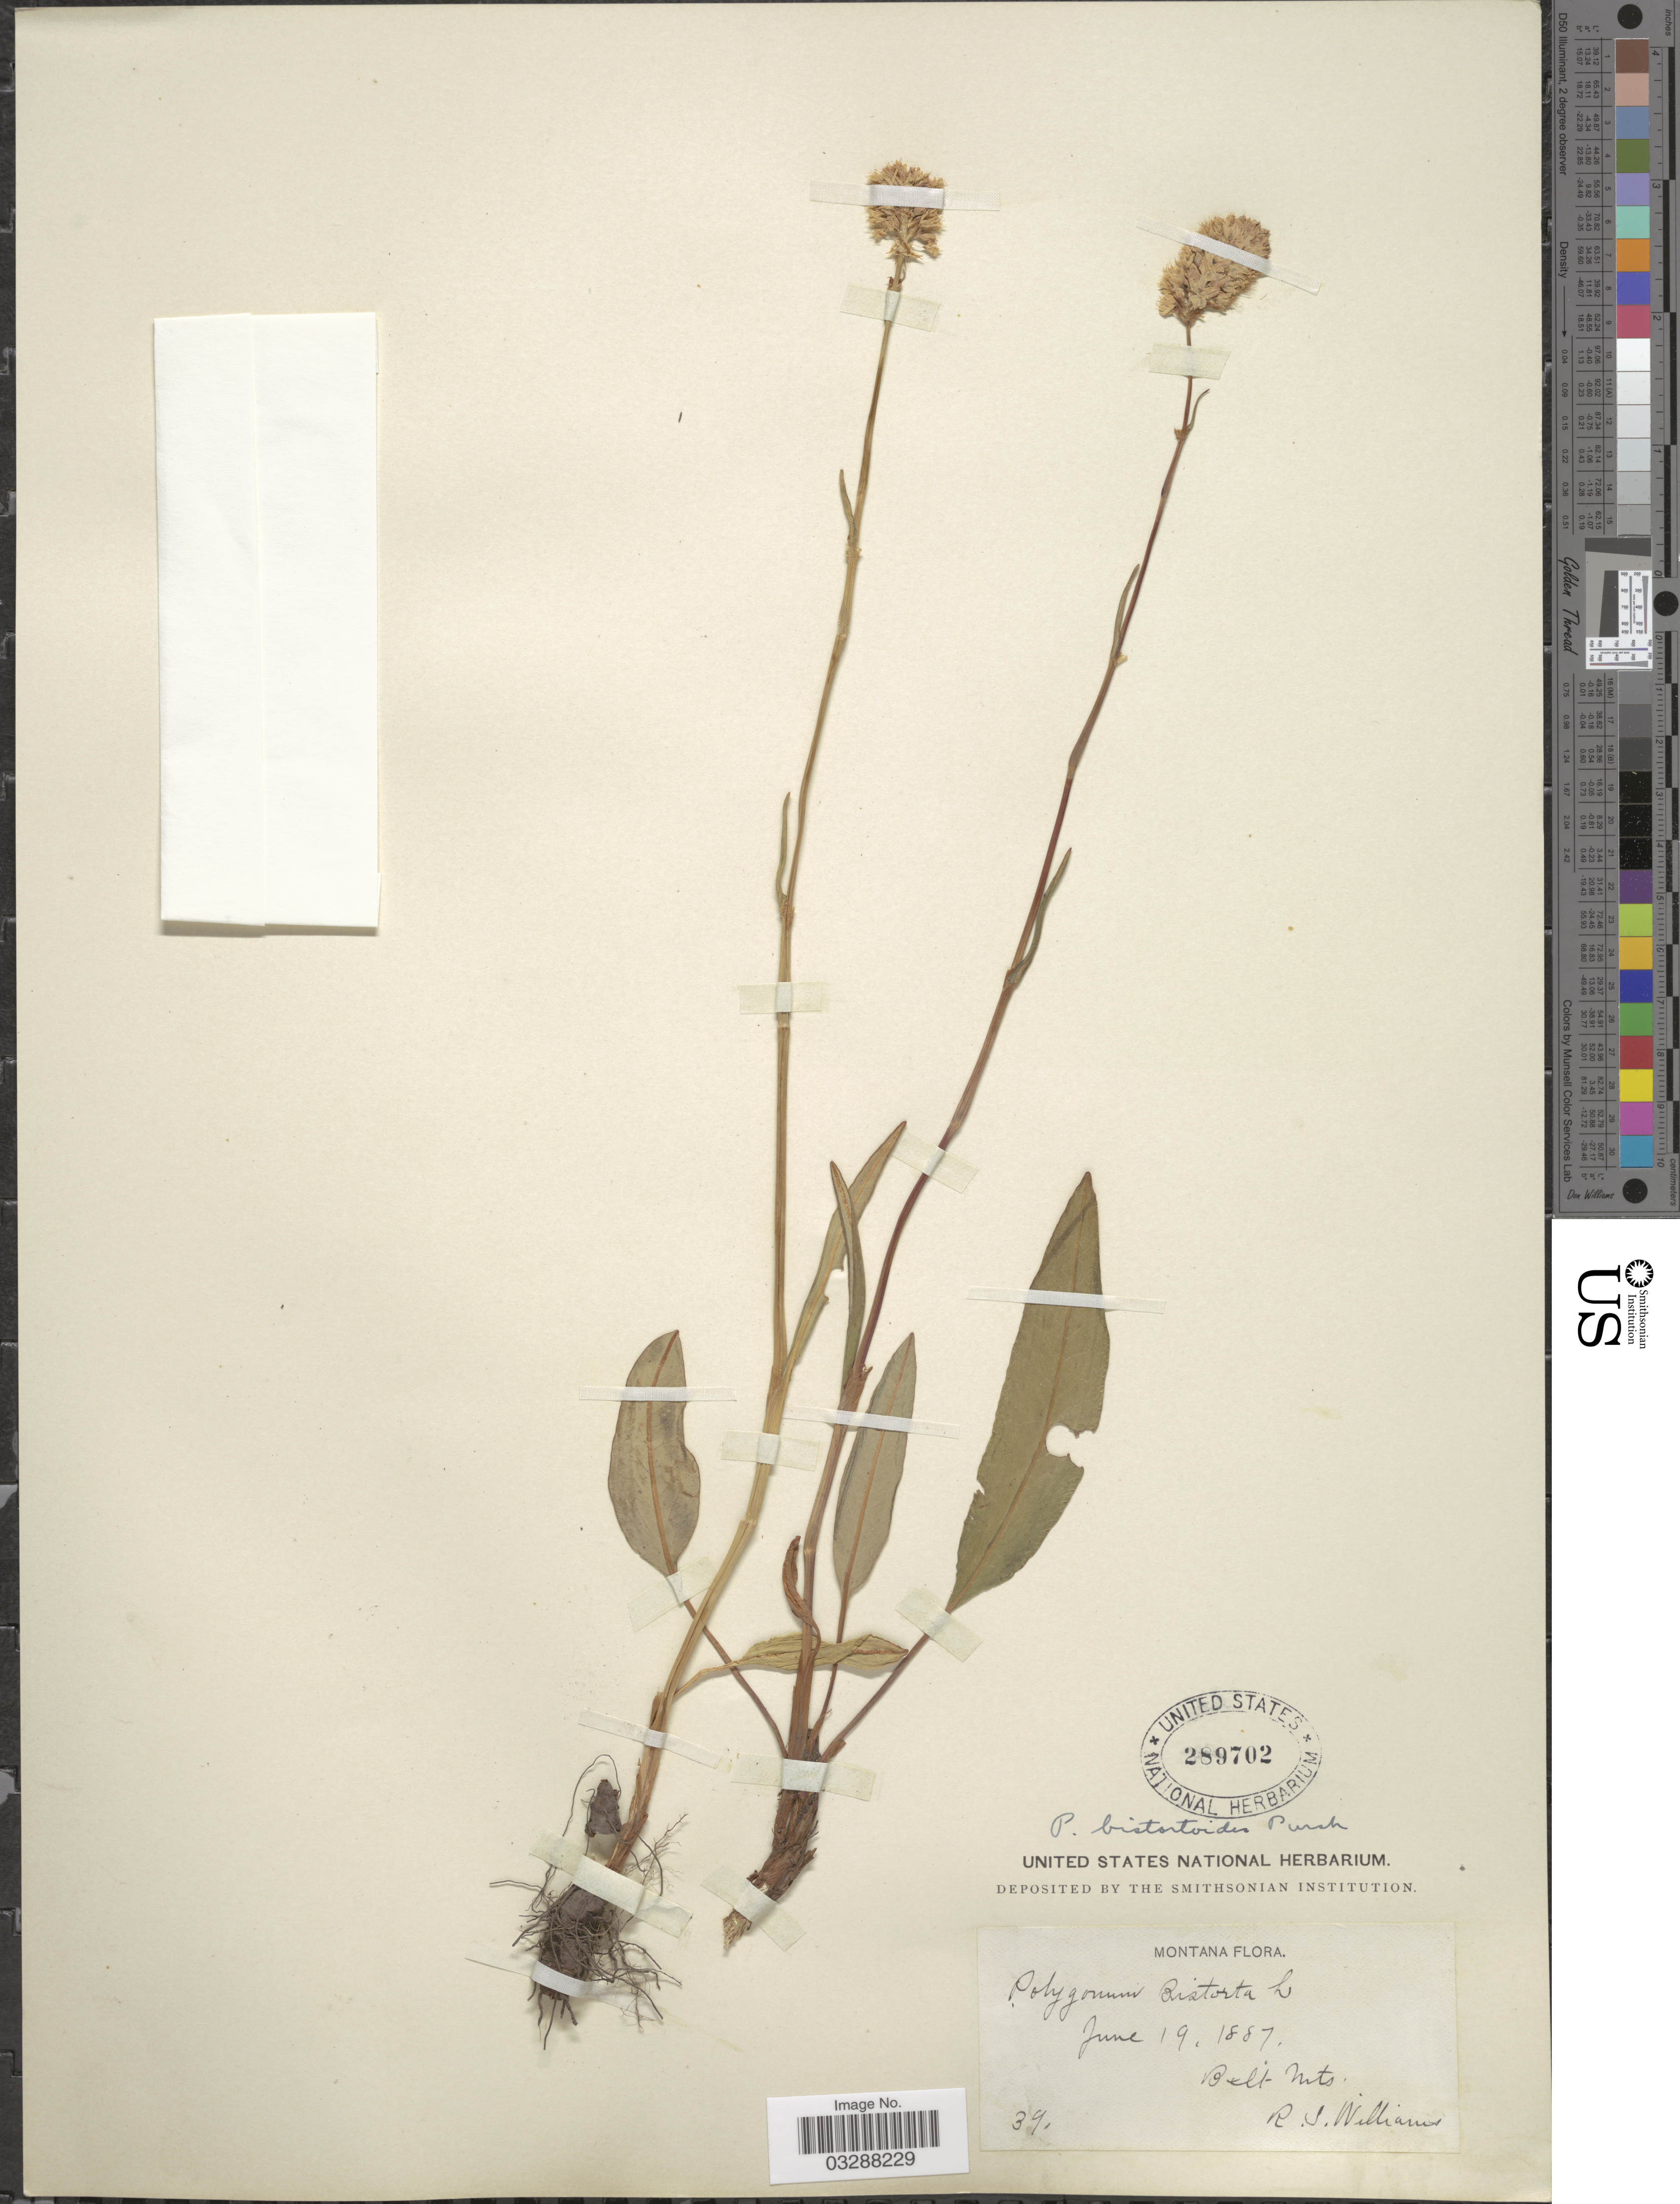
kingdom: Plantae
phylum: Tracheophyta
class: Magnoliopsida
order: Caryophyllales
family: Polygonaceae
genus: Bistorta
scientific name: Bistorta bistortoides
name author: (Pursh) Small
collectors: R. S. Williams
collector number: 39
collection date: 1887-06-19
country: United States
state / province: Montana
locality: Belt Mts.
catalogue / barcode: US 289702